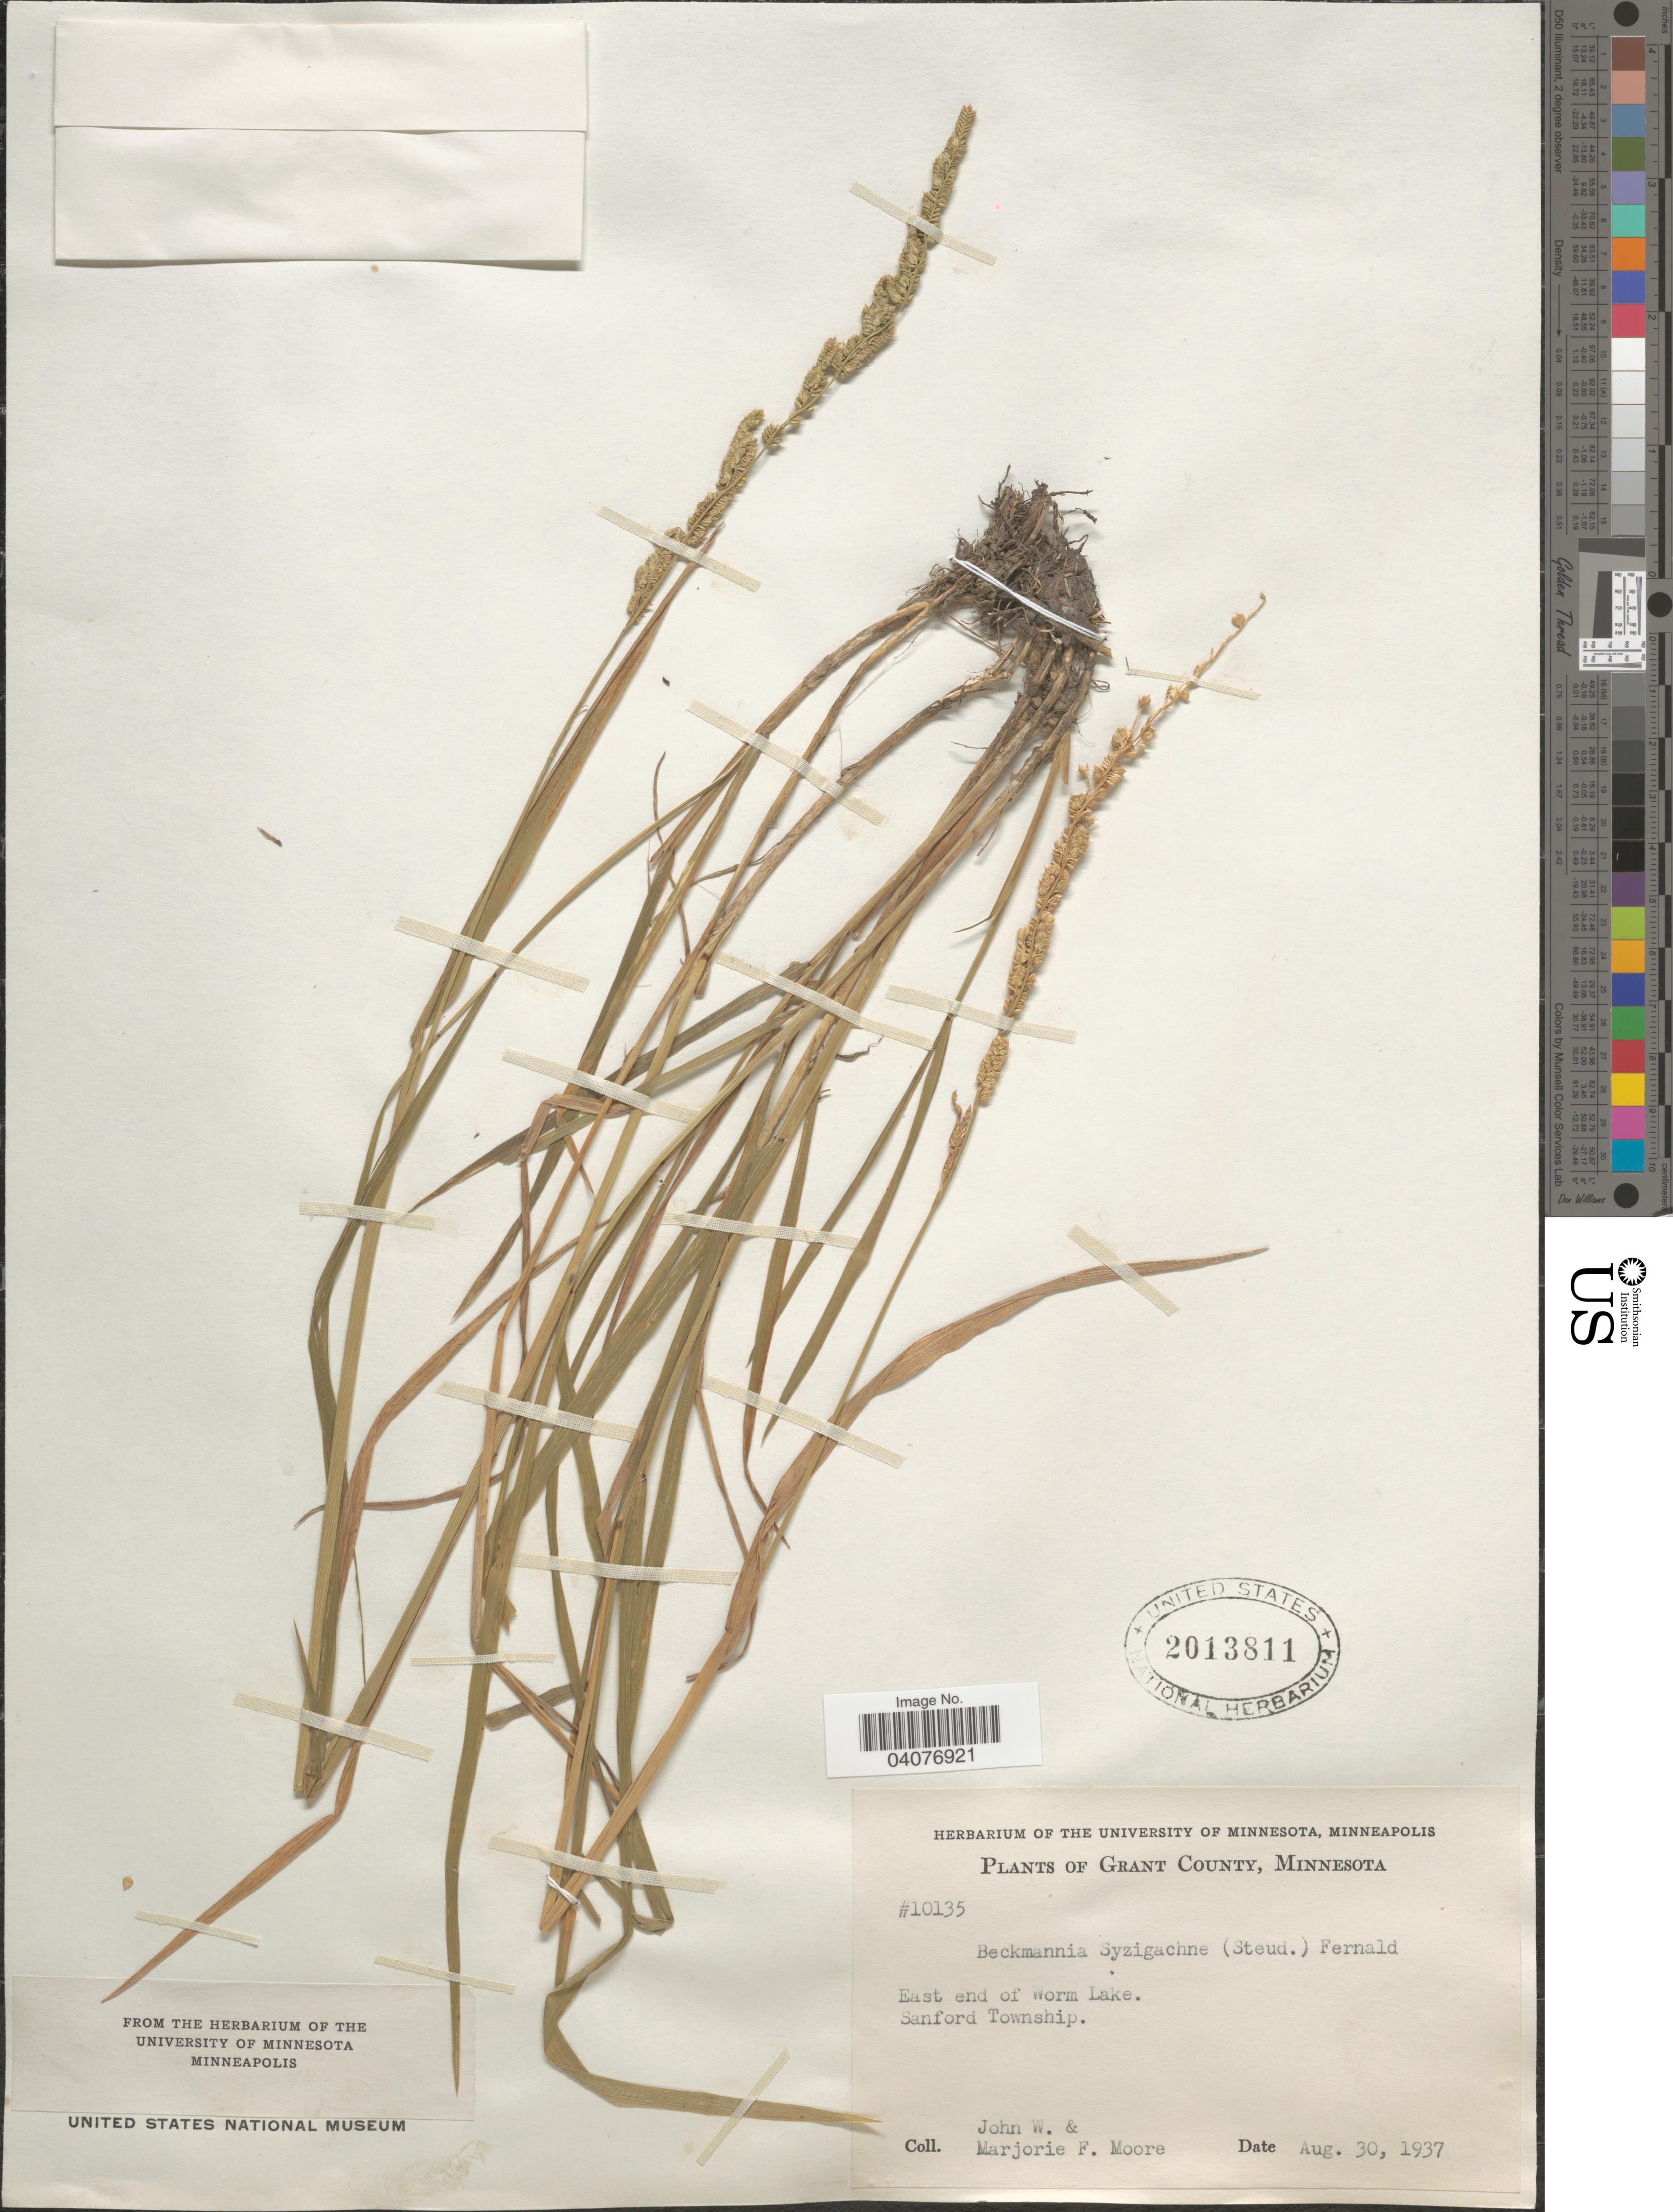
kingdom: Plantae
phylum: Tracheophyta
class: Liliopsida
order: Poales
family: Poaceae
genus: Beckmannia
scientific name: Beckmannia syzigachne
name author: (Steud.) Fernald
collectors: W. John & M. F. Moore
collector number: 10135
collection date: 1937-08-30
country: United States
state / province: Minnesota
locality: Grant County. East end of Worm Lake. Sanford Township.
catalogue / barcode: US 2013811